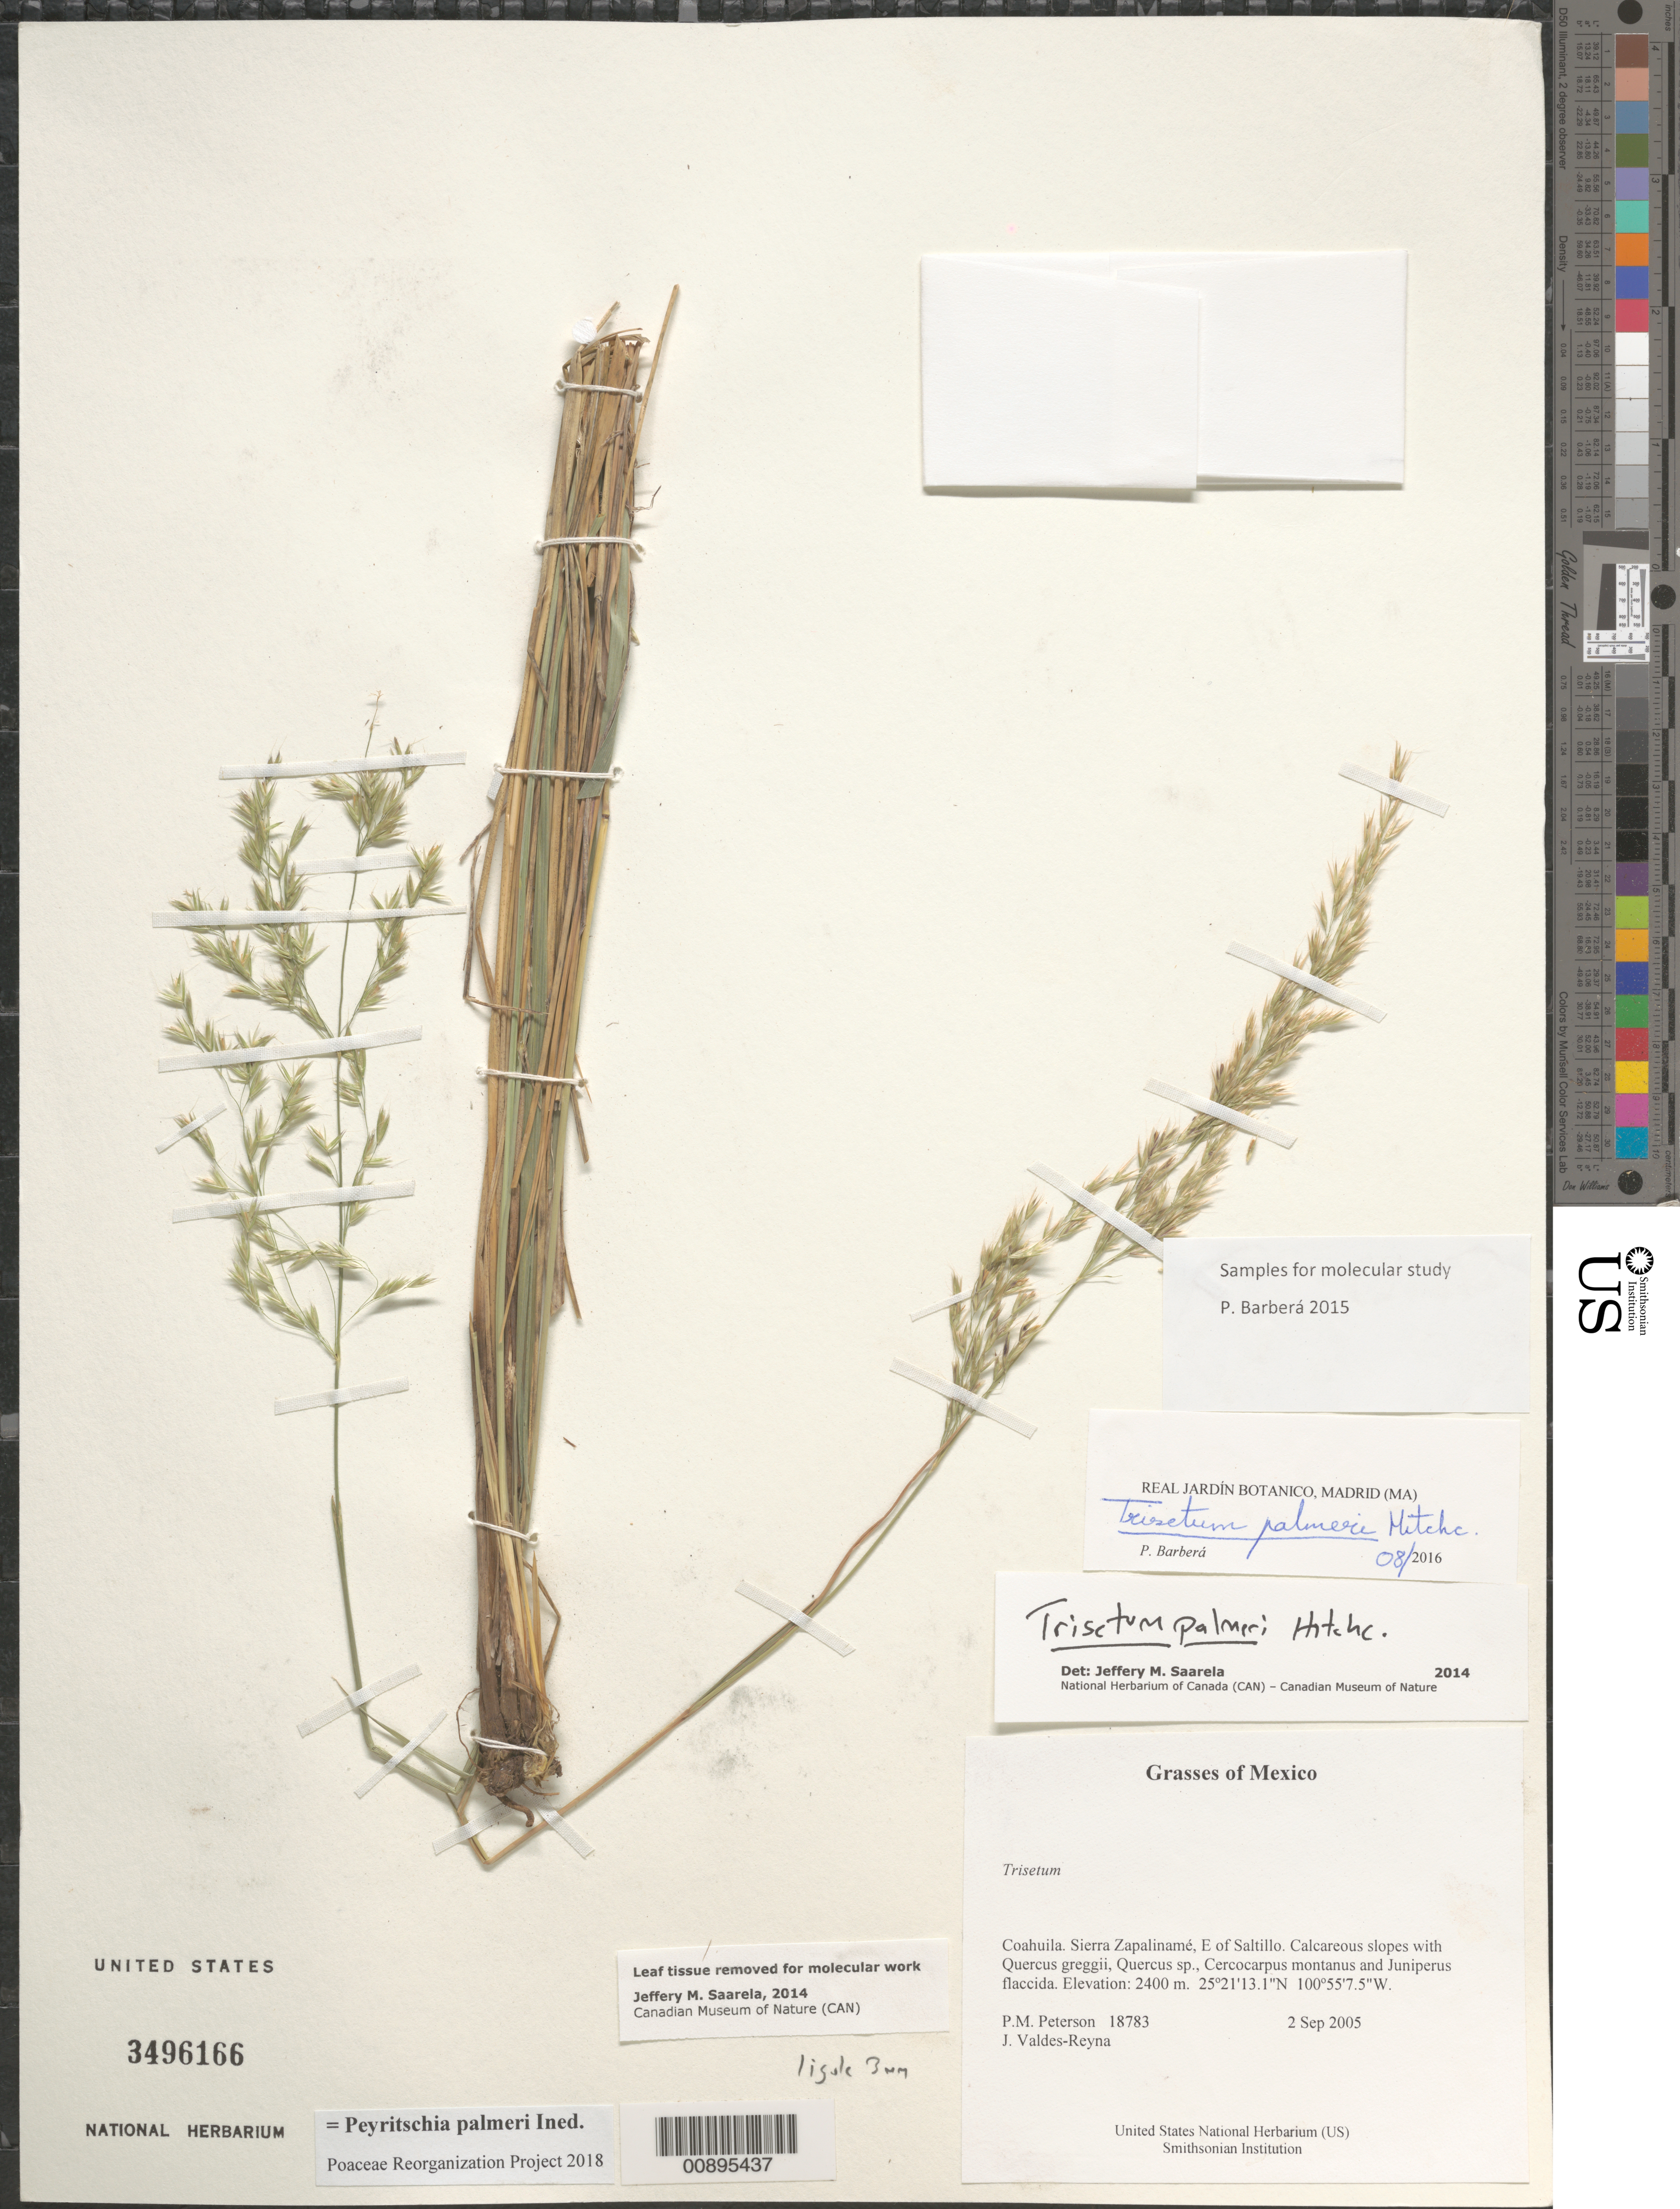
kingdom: Plantae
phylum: Tracheophyta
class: Liliopsida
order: Poales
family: Poaceae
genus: Peyritschia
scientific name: Peyritschia palmeri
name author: (Hitchc.) P.M. Peterson et al.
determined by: Poaceae Reorganization Project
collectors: P. M. Peterson & J. Valdés-Reyna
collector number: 18783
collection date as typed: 02 Sep 2005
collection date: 2005-09-02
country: Mexico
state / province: Coahuila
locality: Sierra Zapalinamé, E of Saltillo. Calcareous slopes with Quercus greggii, Quercus sp., Cercocarpus montanus and Juniperus flaccida.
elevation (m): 2400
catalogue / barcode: US 3496166